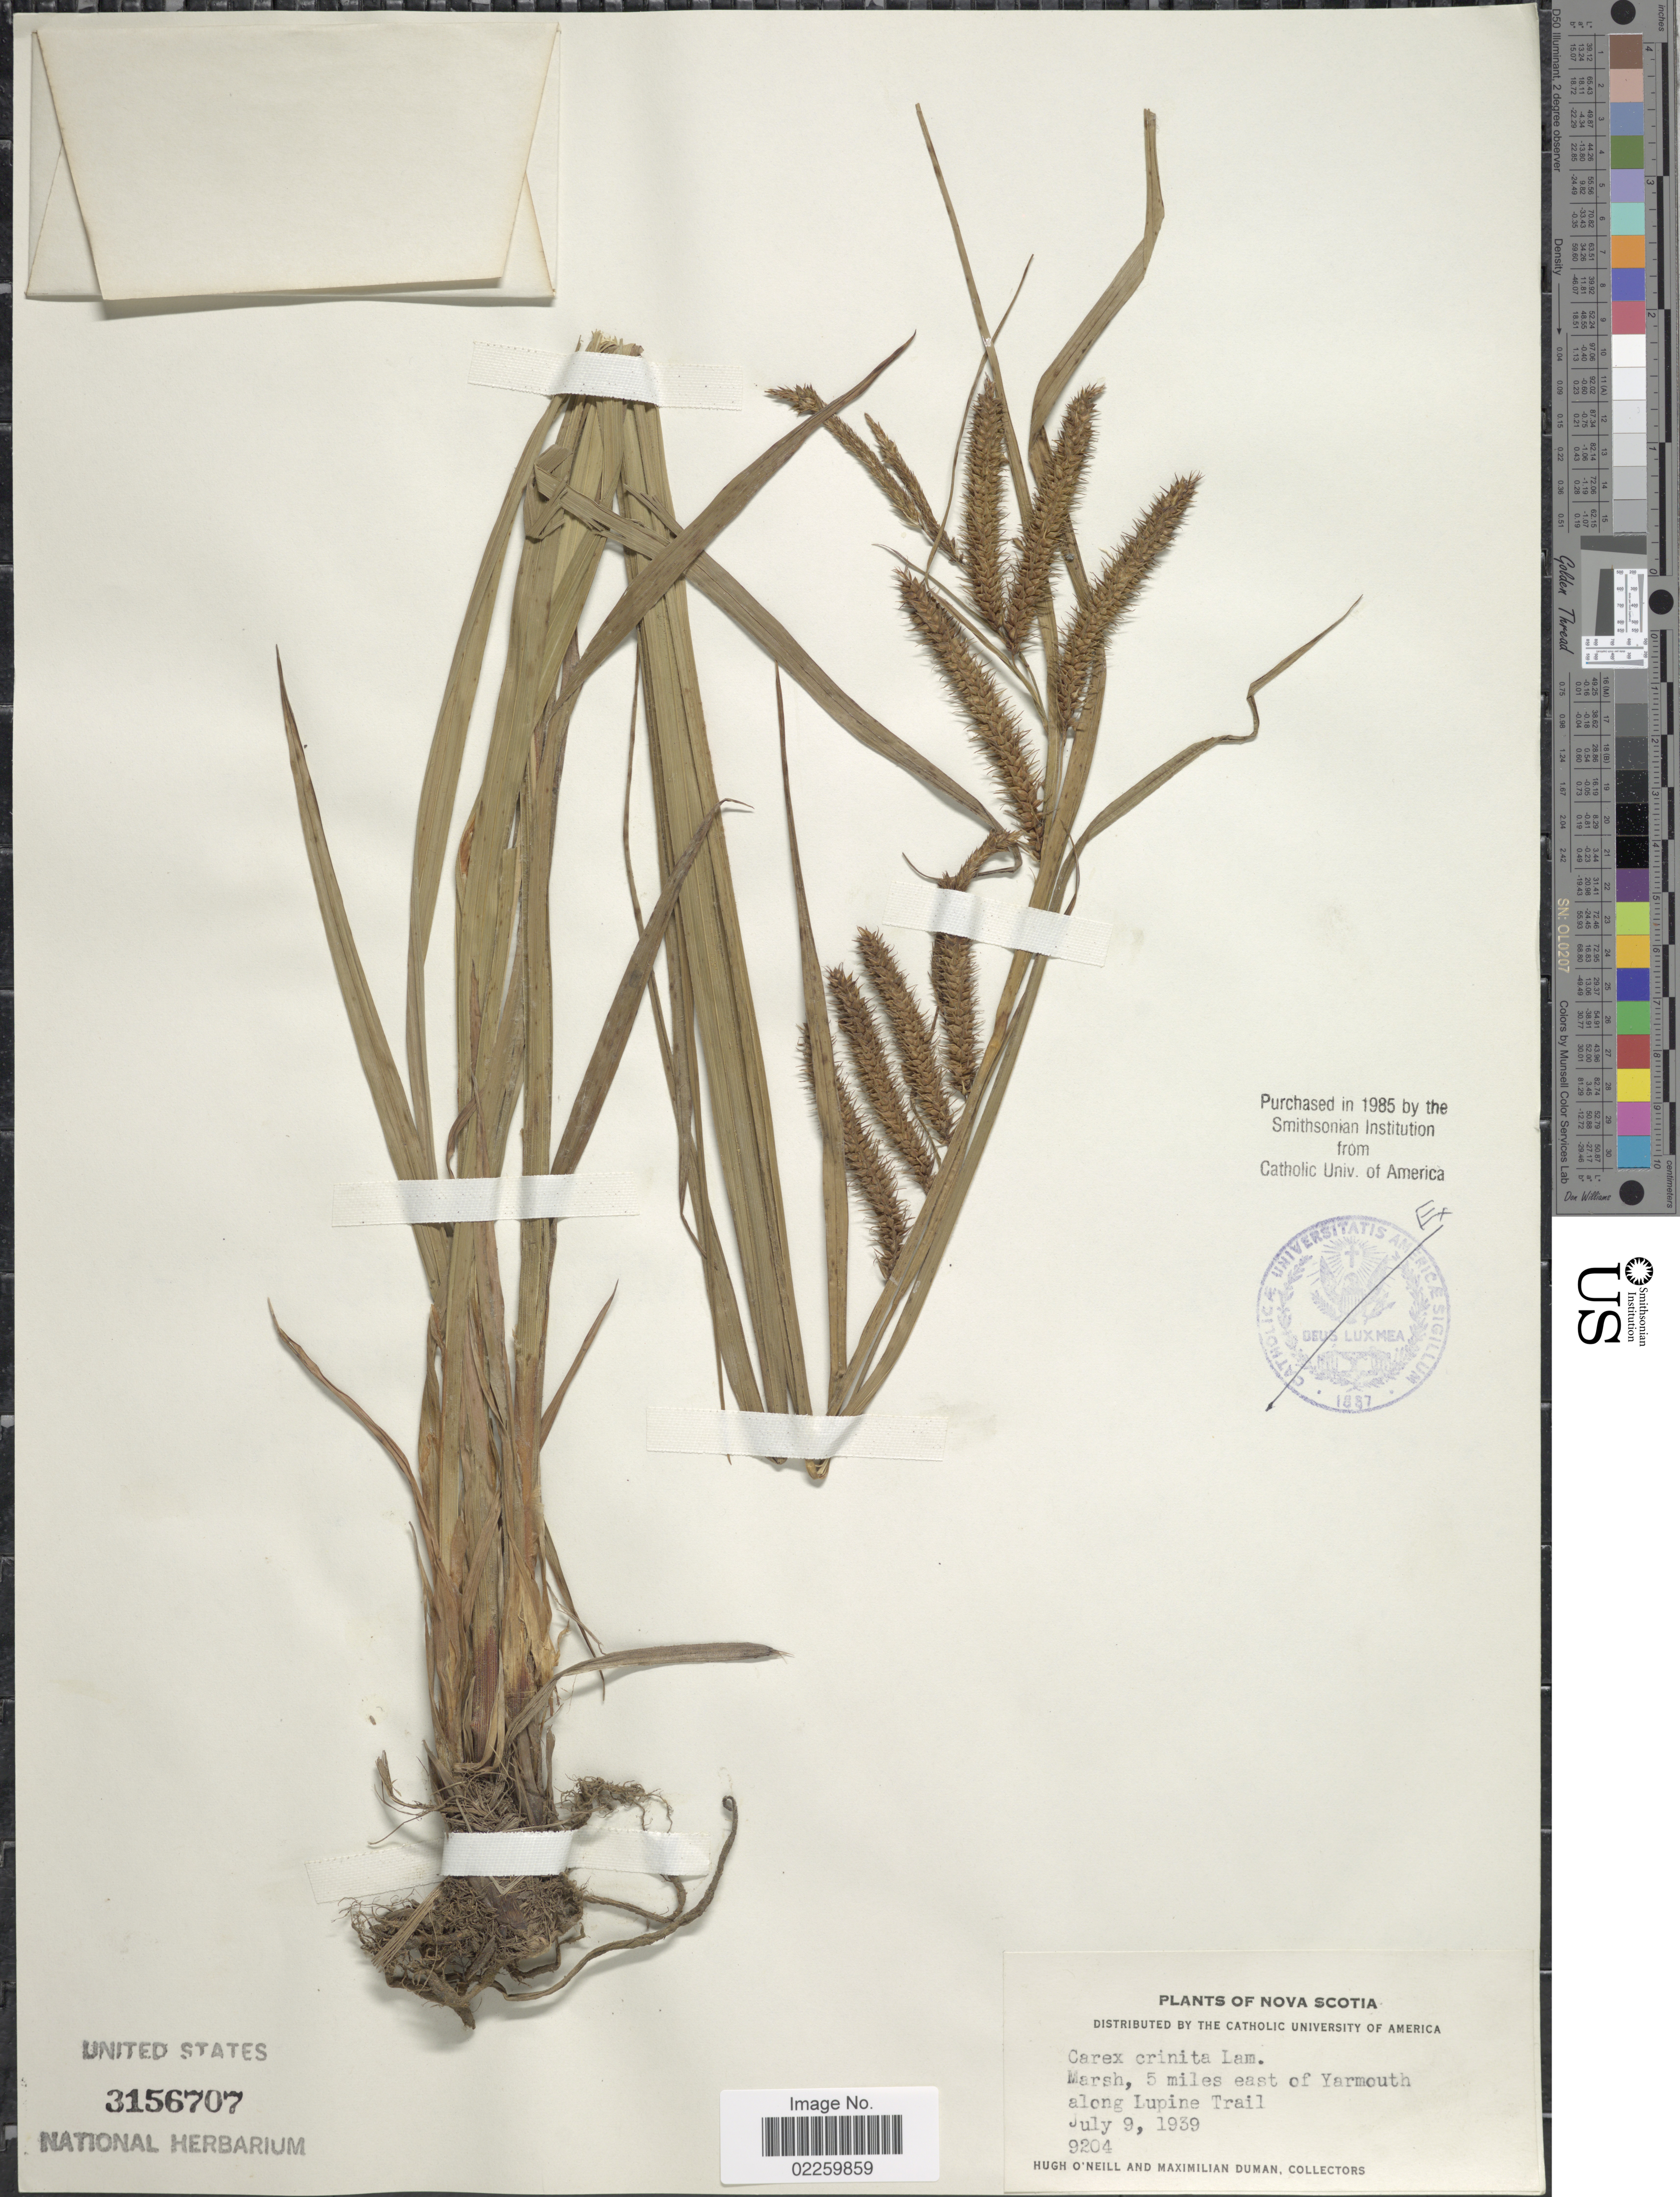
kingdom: Plantae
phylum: Tracheophyta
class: Liliopsida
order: Poales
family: Cyperaceae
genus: Carex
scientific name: Carex crinita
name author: Lam.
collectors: H. O'Neill & M. Duman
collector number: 9204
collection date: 1939-07-09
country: Canada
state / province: Nova Scotia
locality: Marsh, 5 miles east of Yarnouth, along Lupine Trail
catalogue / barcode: US 3156707